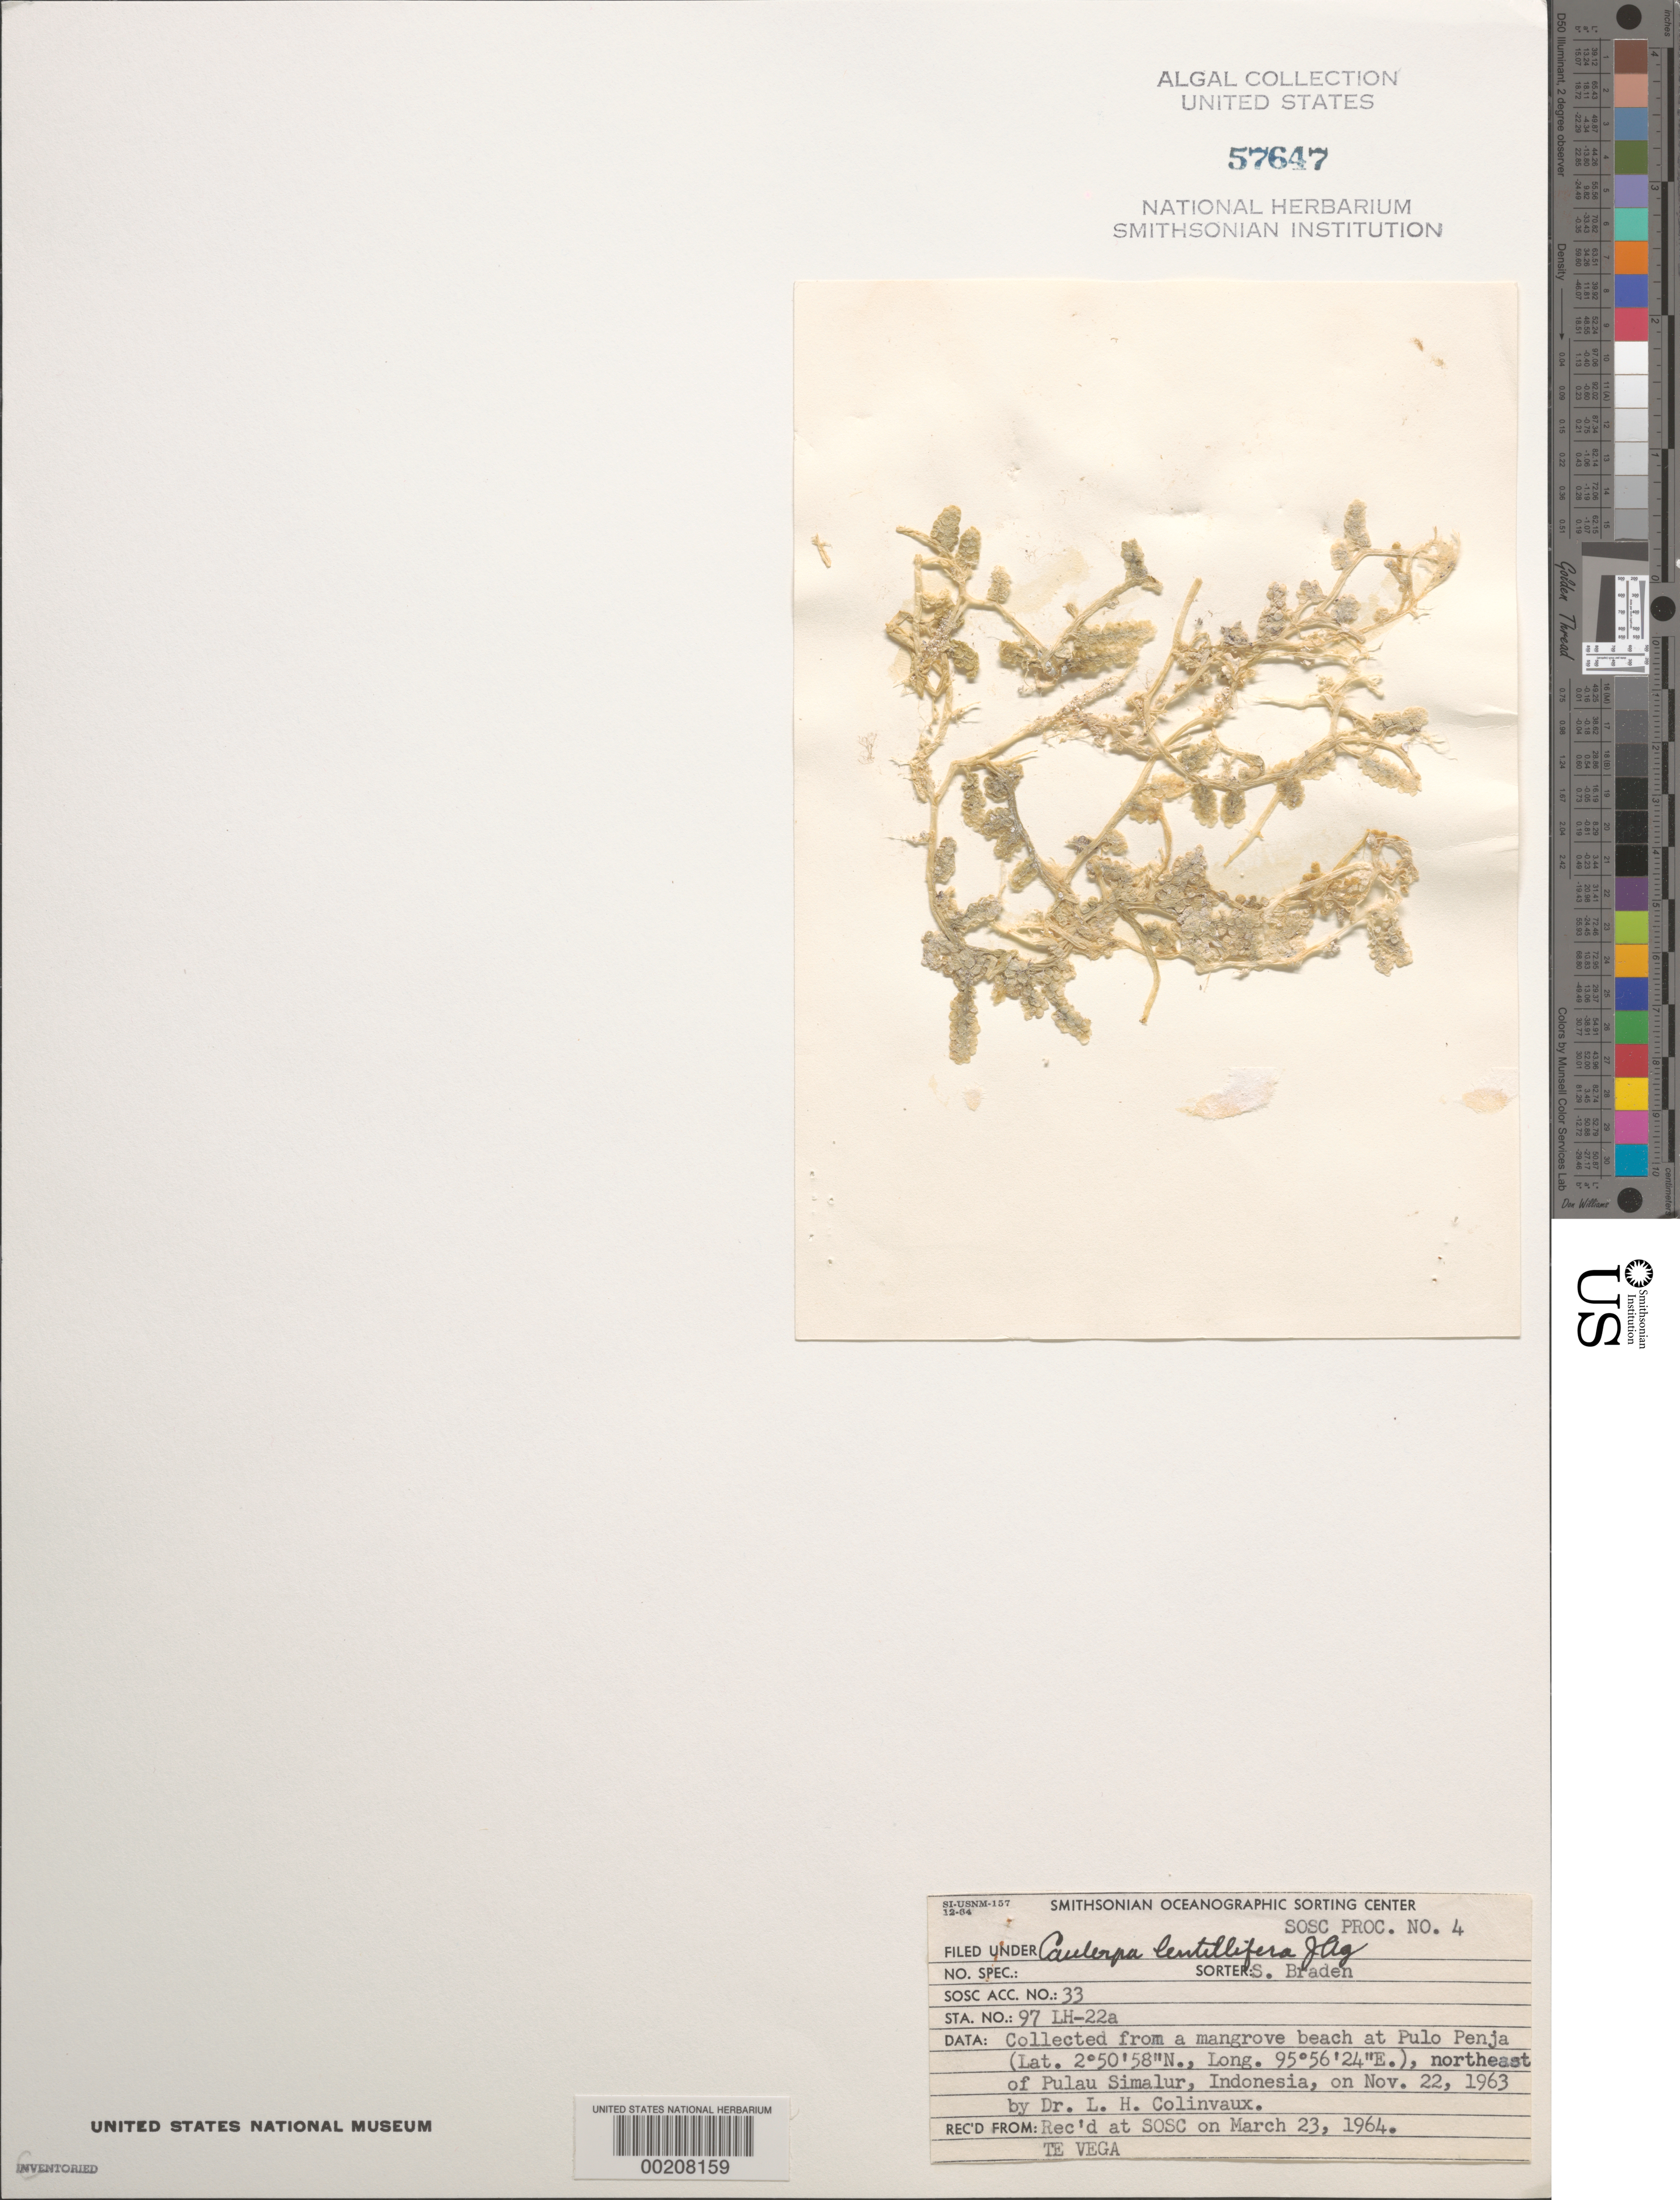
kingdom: Plantae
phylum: Chlorophyta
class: Ulvophyceae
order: Bryopsidales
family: Caulerpaceae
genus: Caulerpa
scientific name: Caulerpa lentillifera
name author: J. Agardh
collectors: L. Hillis-Colinvaux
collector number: Lh-22a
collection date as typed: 22 Nov 1963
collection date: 1963-11-22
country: Indonesia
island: Sumatra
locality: Pulo Penja, NE of Pulau Simalur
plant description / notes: Te Vega Cruise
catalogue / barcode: US 57647